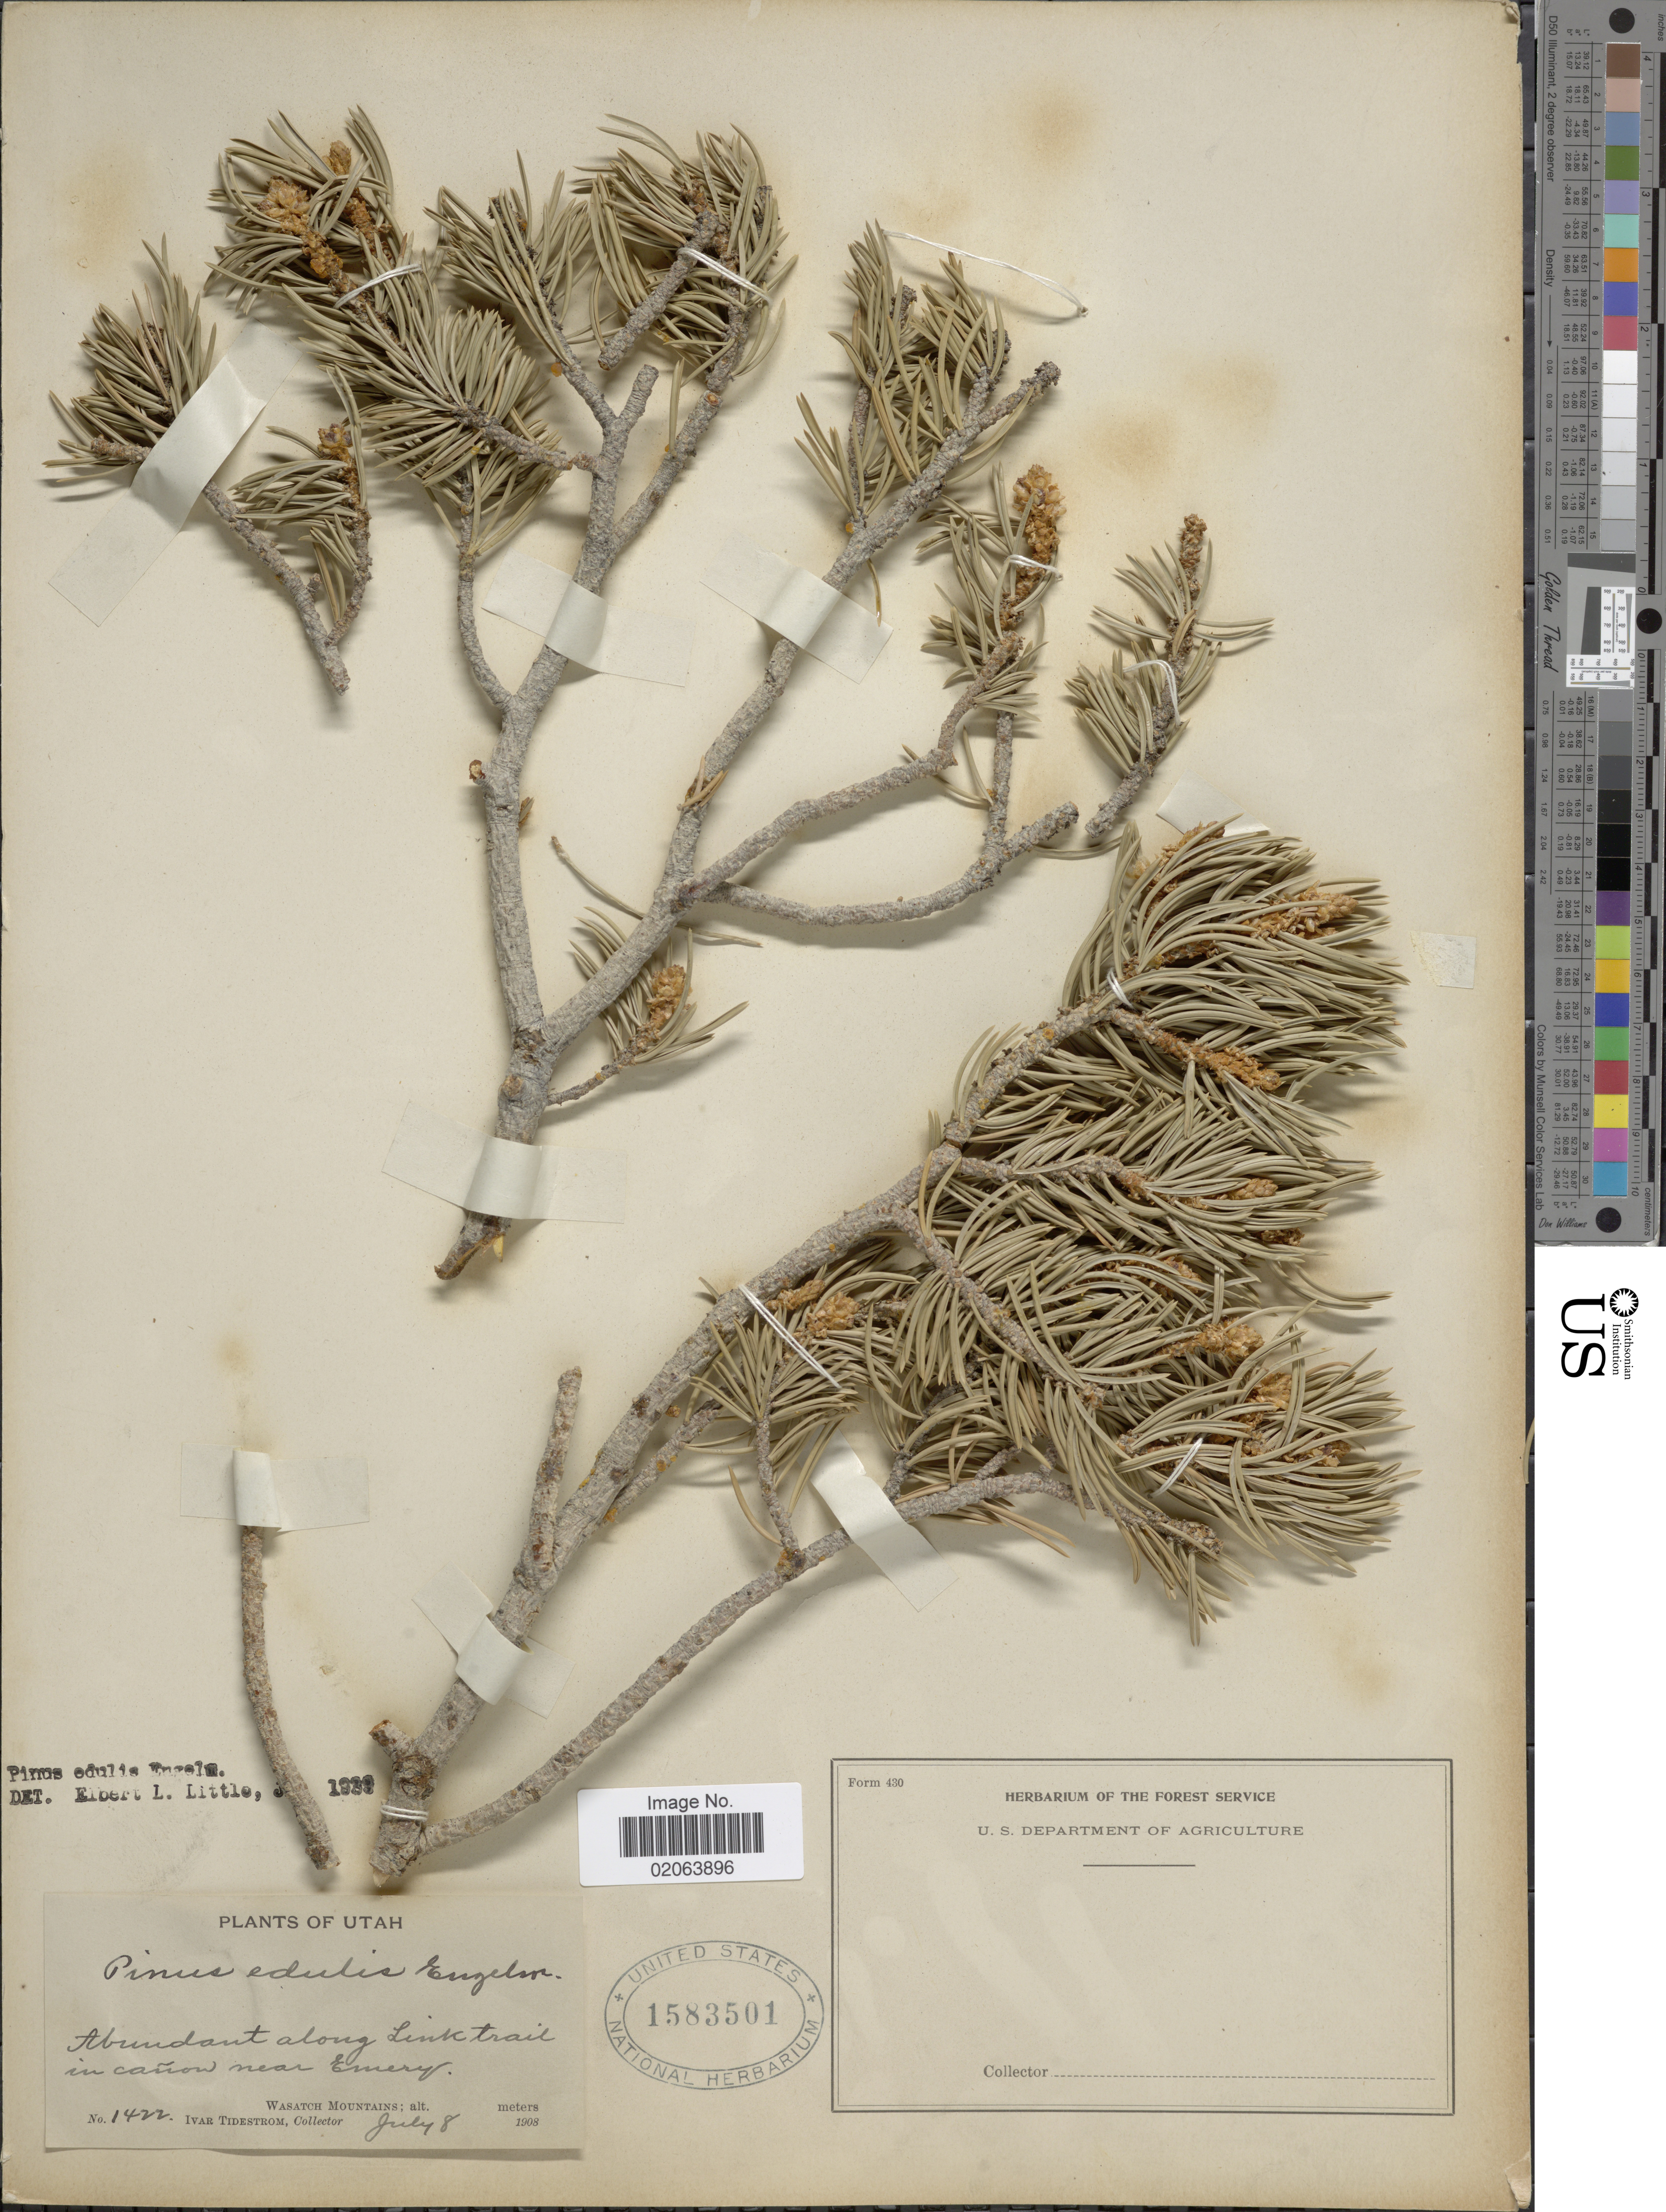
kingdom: Plantae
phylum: Tracheophyta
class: Pinopsida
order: Pinales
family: Pinaceae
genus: Pinus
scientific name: Pinus edulis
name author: Engelm.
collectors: I. F. Tidestrom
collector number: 1422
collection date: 1908-07-08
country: United States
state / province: Utah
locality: Along Link trail in cañon near Emery. Wasatch Mountains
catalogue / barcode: US 1583501